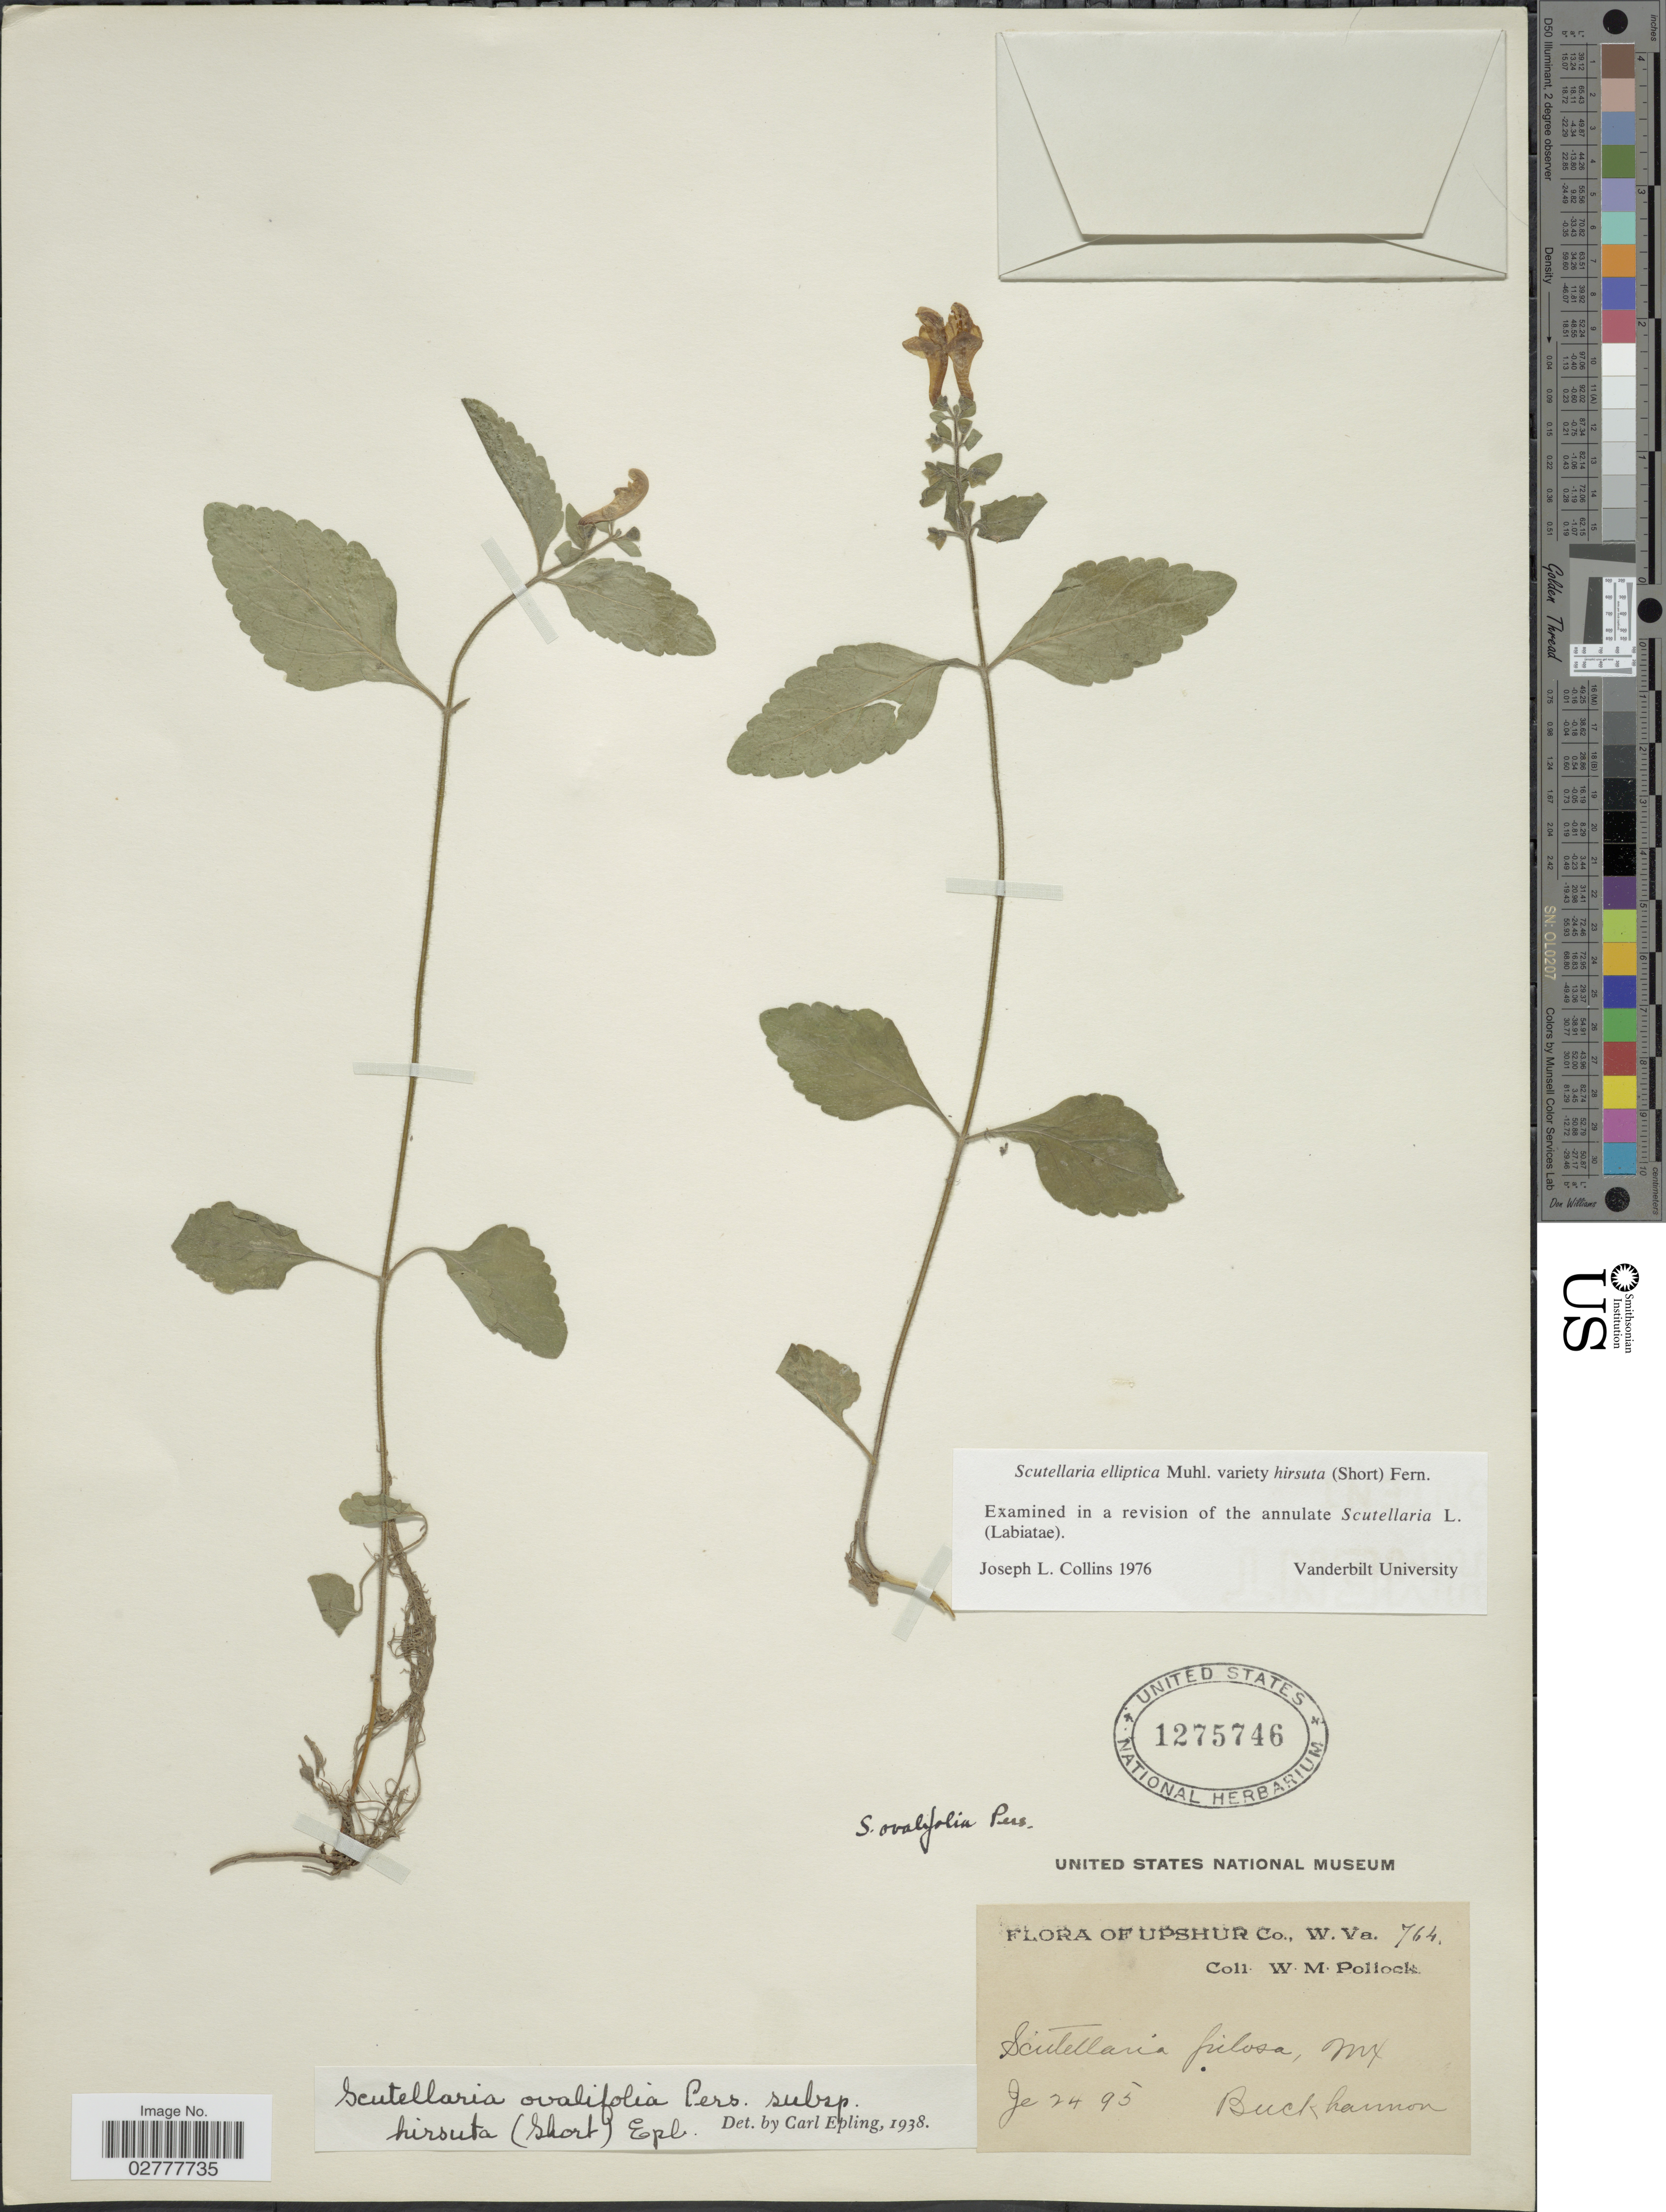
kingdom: Plantae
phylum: Tracheophyta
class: Magnoliopsida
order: Lamiales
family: Lamiaceae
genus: Scutellaria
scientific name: Scutellaria elliptica var. hirsuta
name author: (A. Gray) Fernald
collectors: W. M. Pollock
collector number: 764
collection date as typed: Je 24 95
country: United States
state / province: West Virginia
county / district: Upshur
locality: Buckhannon.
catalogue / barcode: US 1275746